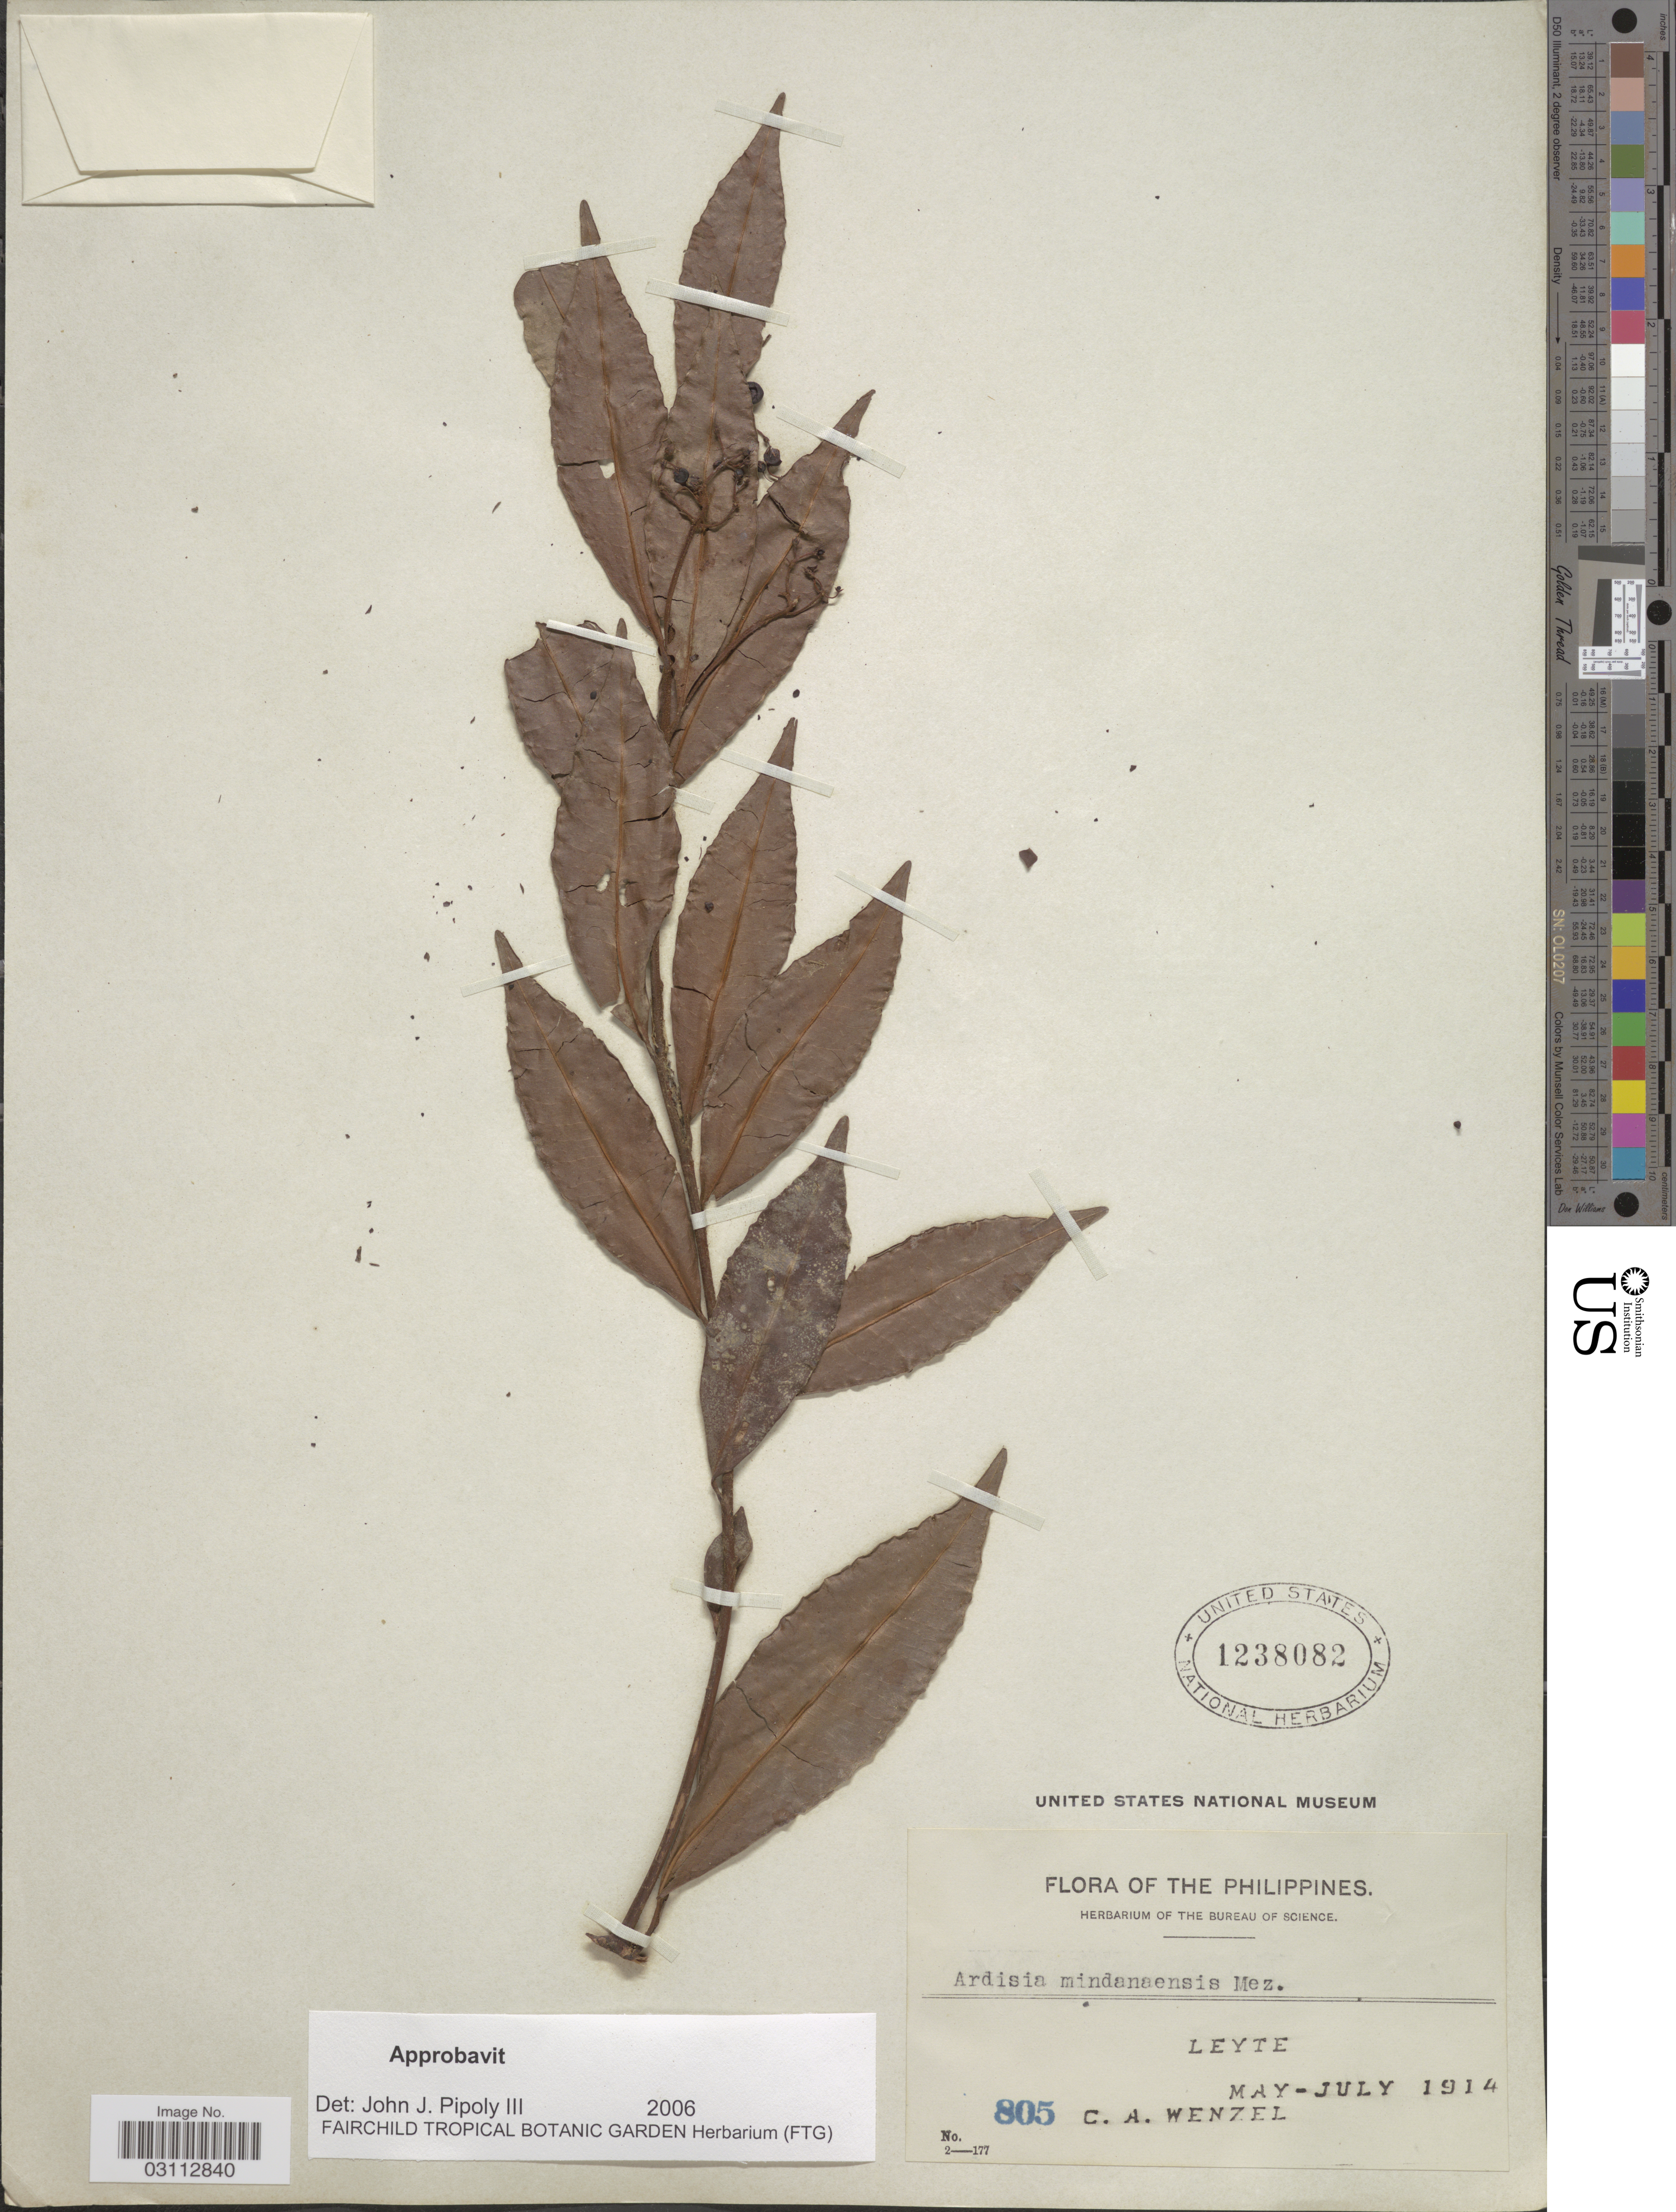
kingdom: Plantae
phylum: Tracheophyta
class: Magnoliopsida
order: Ericales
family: Primulaceae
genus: Ardisia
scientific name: Ardisia mindanaensis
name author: Mez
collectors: C. Wenzel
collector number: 805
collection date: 1914-05/1914-07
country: Philippines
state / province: Eastern Visayas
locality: Leyte.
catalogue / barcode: US 1238082